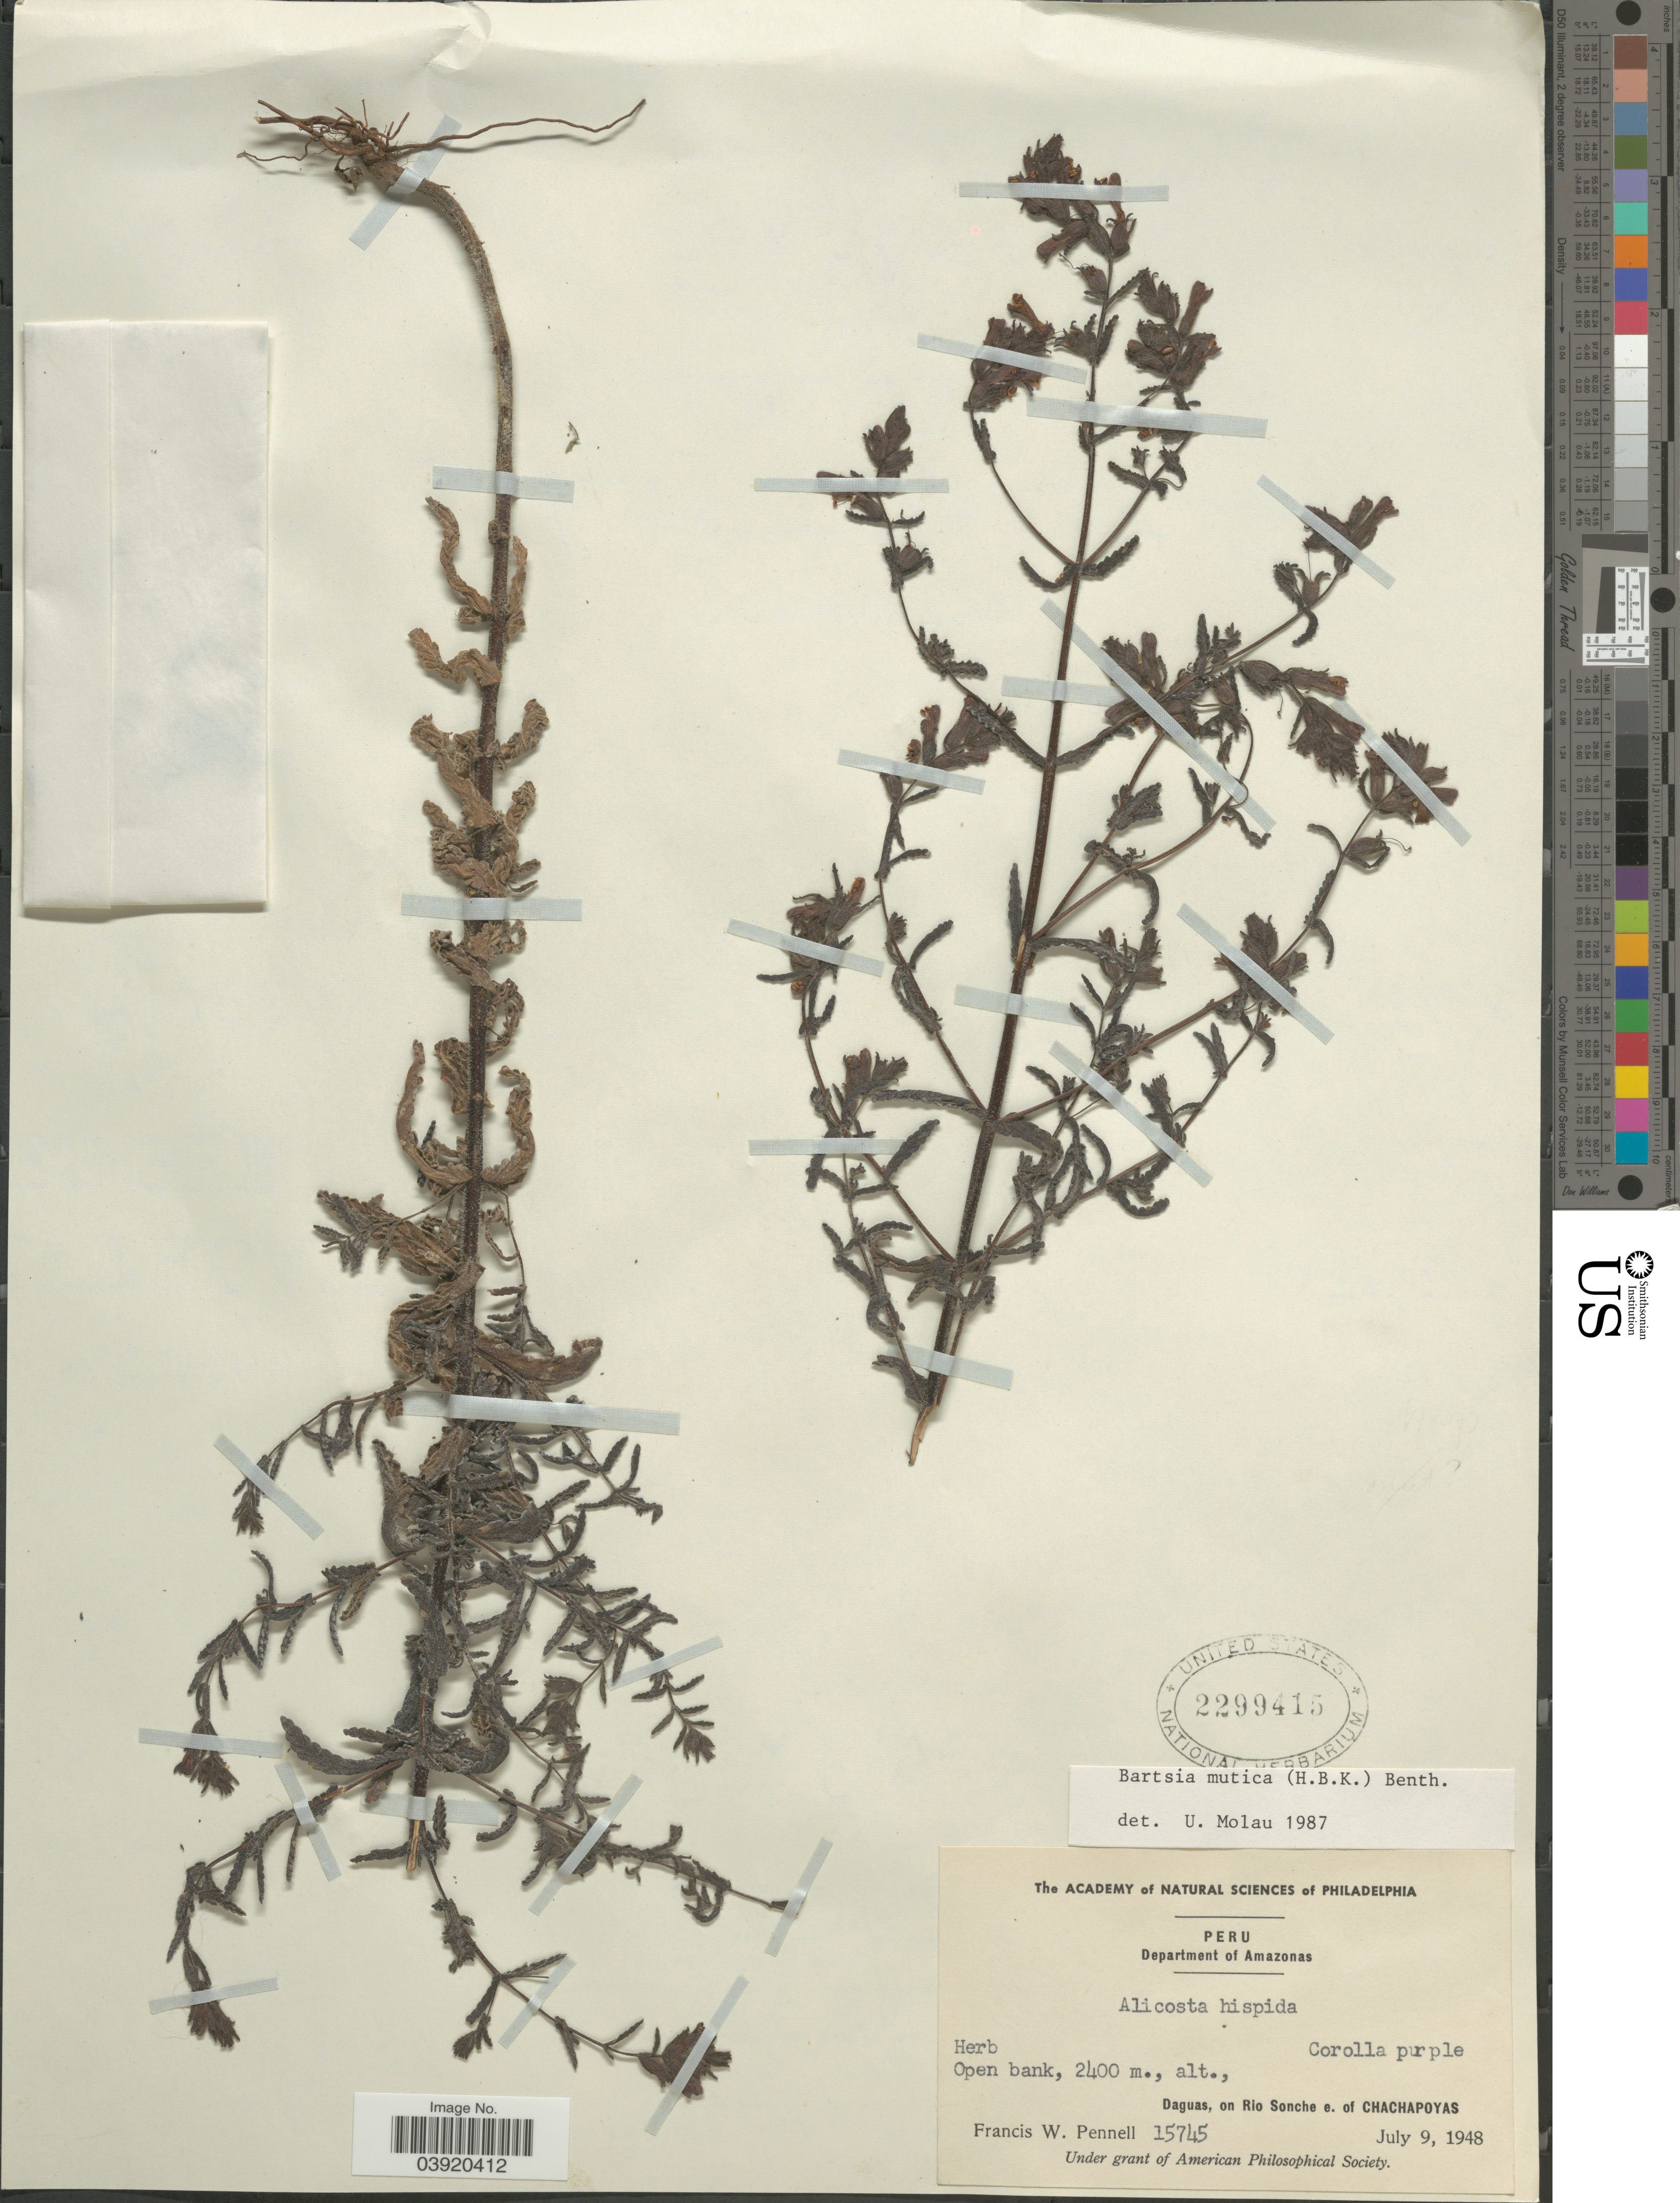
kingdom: Plantae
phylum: Tracheophyta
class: Magnoliopsida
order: Lamiales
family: Orobanchaceae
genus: Bartsia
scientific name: Bartsia mutica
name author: (Kunth) Benth.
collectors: F. W. Pennell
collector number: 15745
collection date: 1948-07-09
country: Peru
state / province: Amazonas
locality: Department of Amazonas. Daguas, on Rio Sonche, e. of Chachapoyas.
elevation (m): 2400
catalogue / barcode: US 2299415